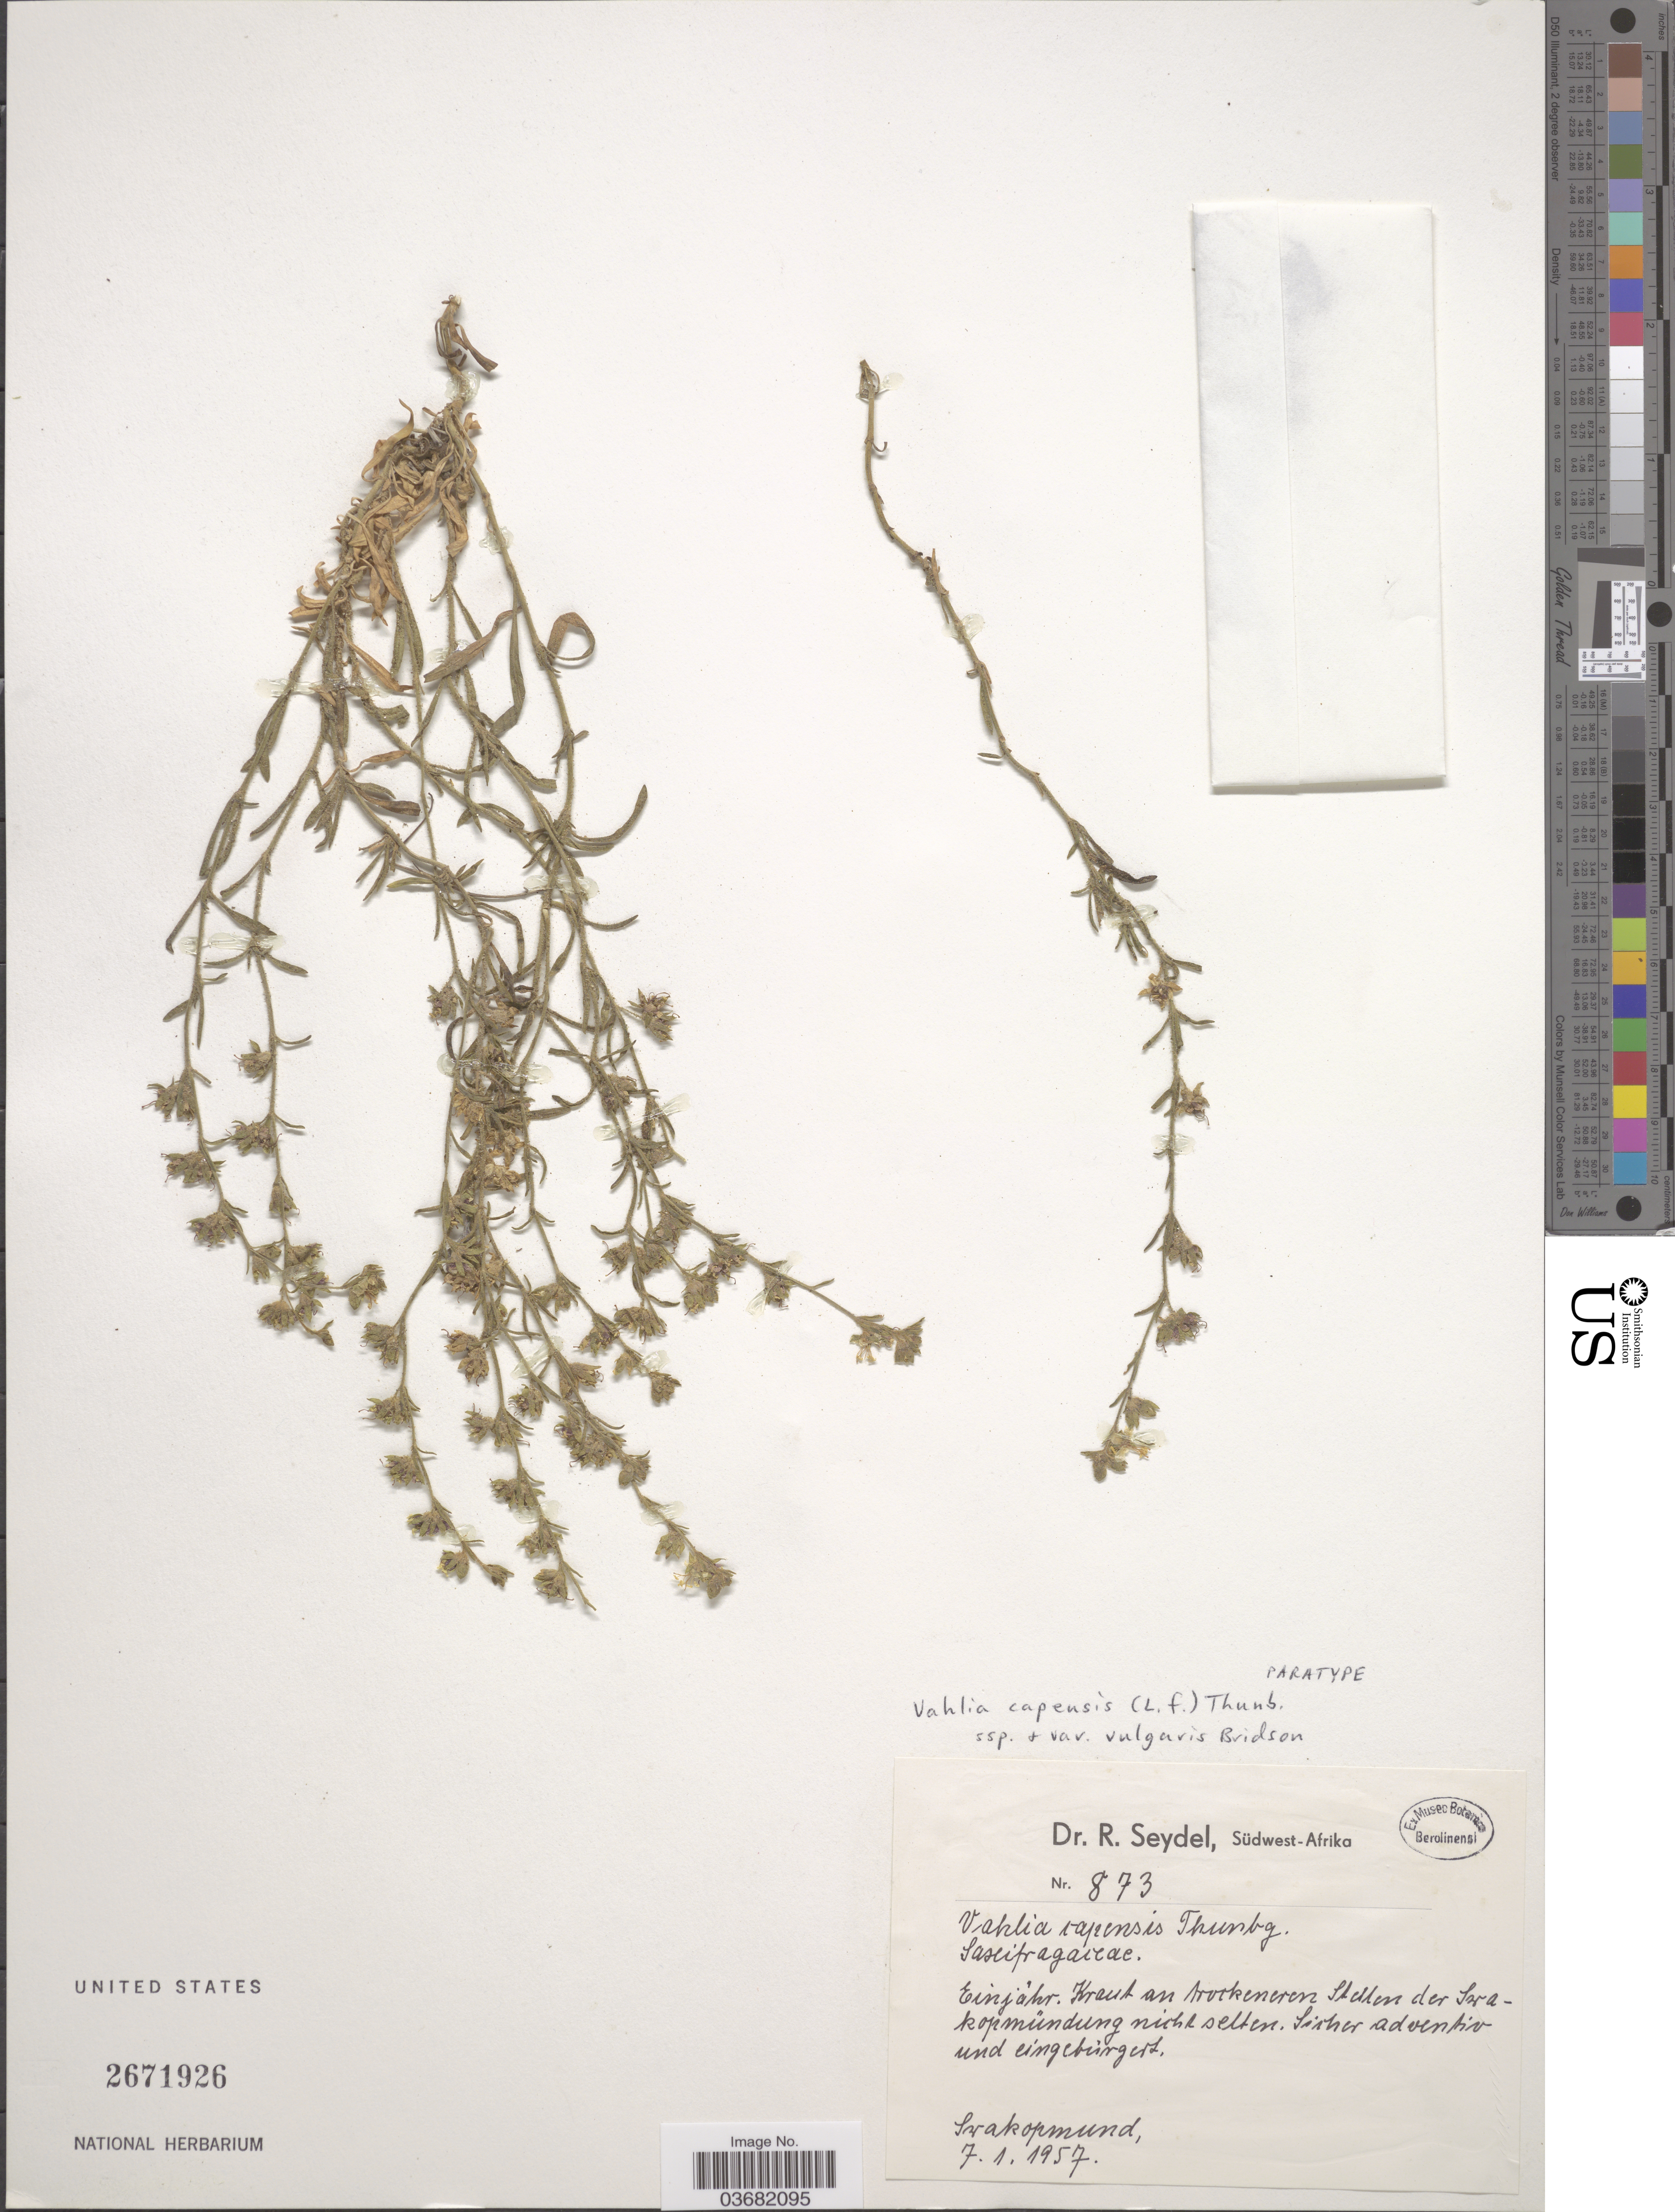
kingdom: Plantae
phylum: Tracheophyta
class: Magnoliopsida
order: Vahliales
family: Vahliaceae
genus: Vahlia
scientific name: Vahlia capensis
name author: (L. f.) Thunb.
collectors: R. Seydel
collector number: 873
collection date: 1957-01-07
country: Namibia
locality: Swakopmund.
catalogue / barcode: US 2671926